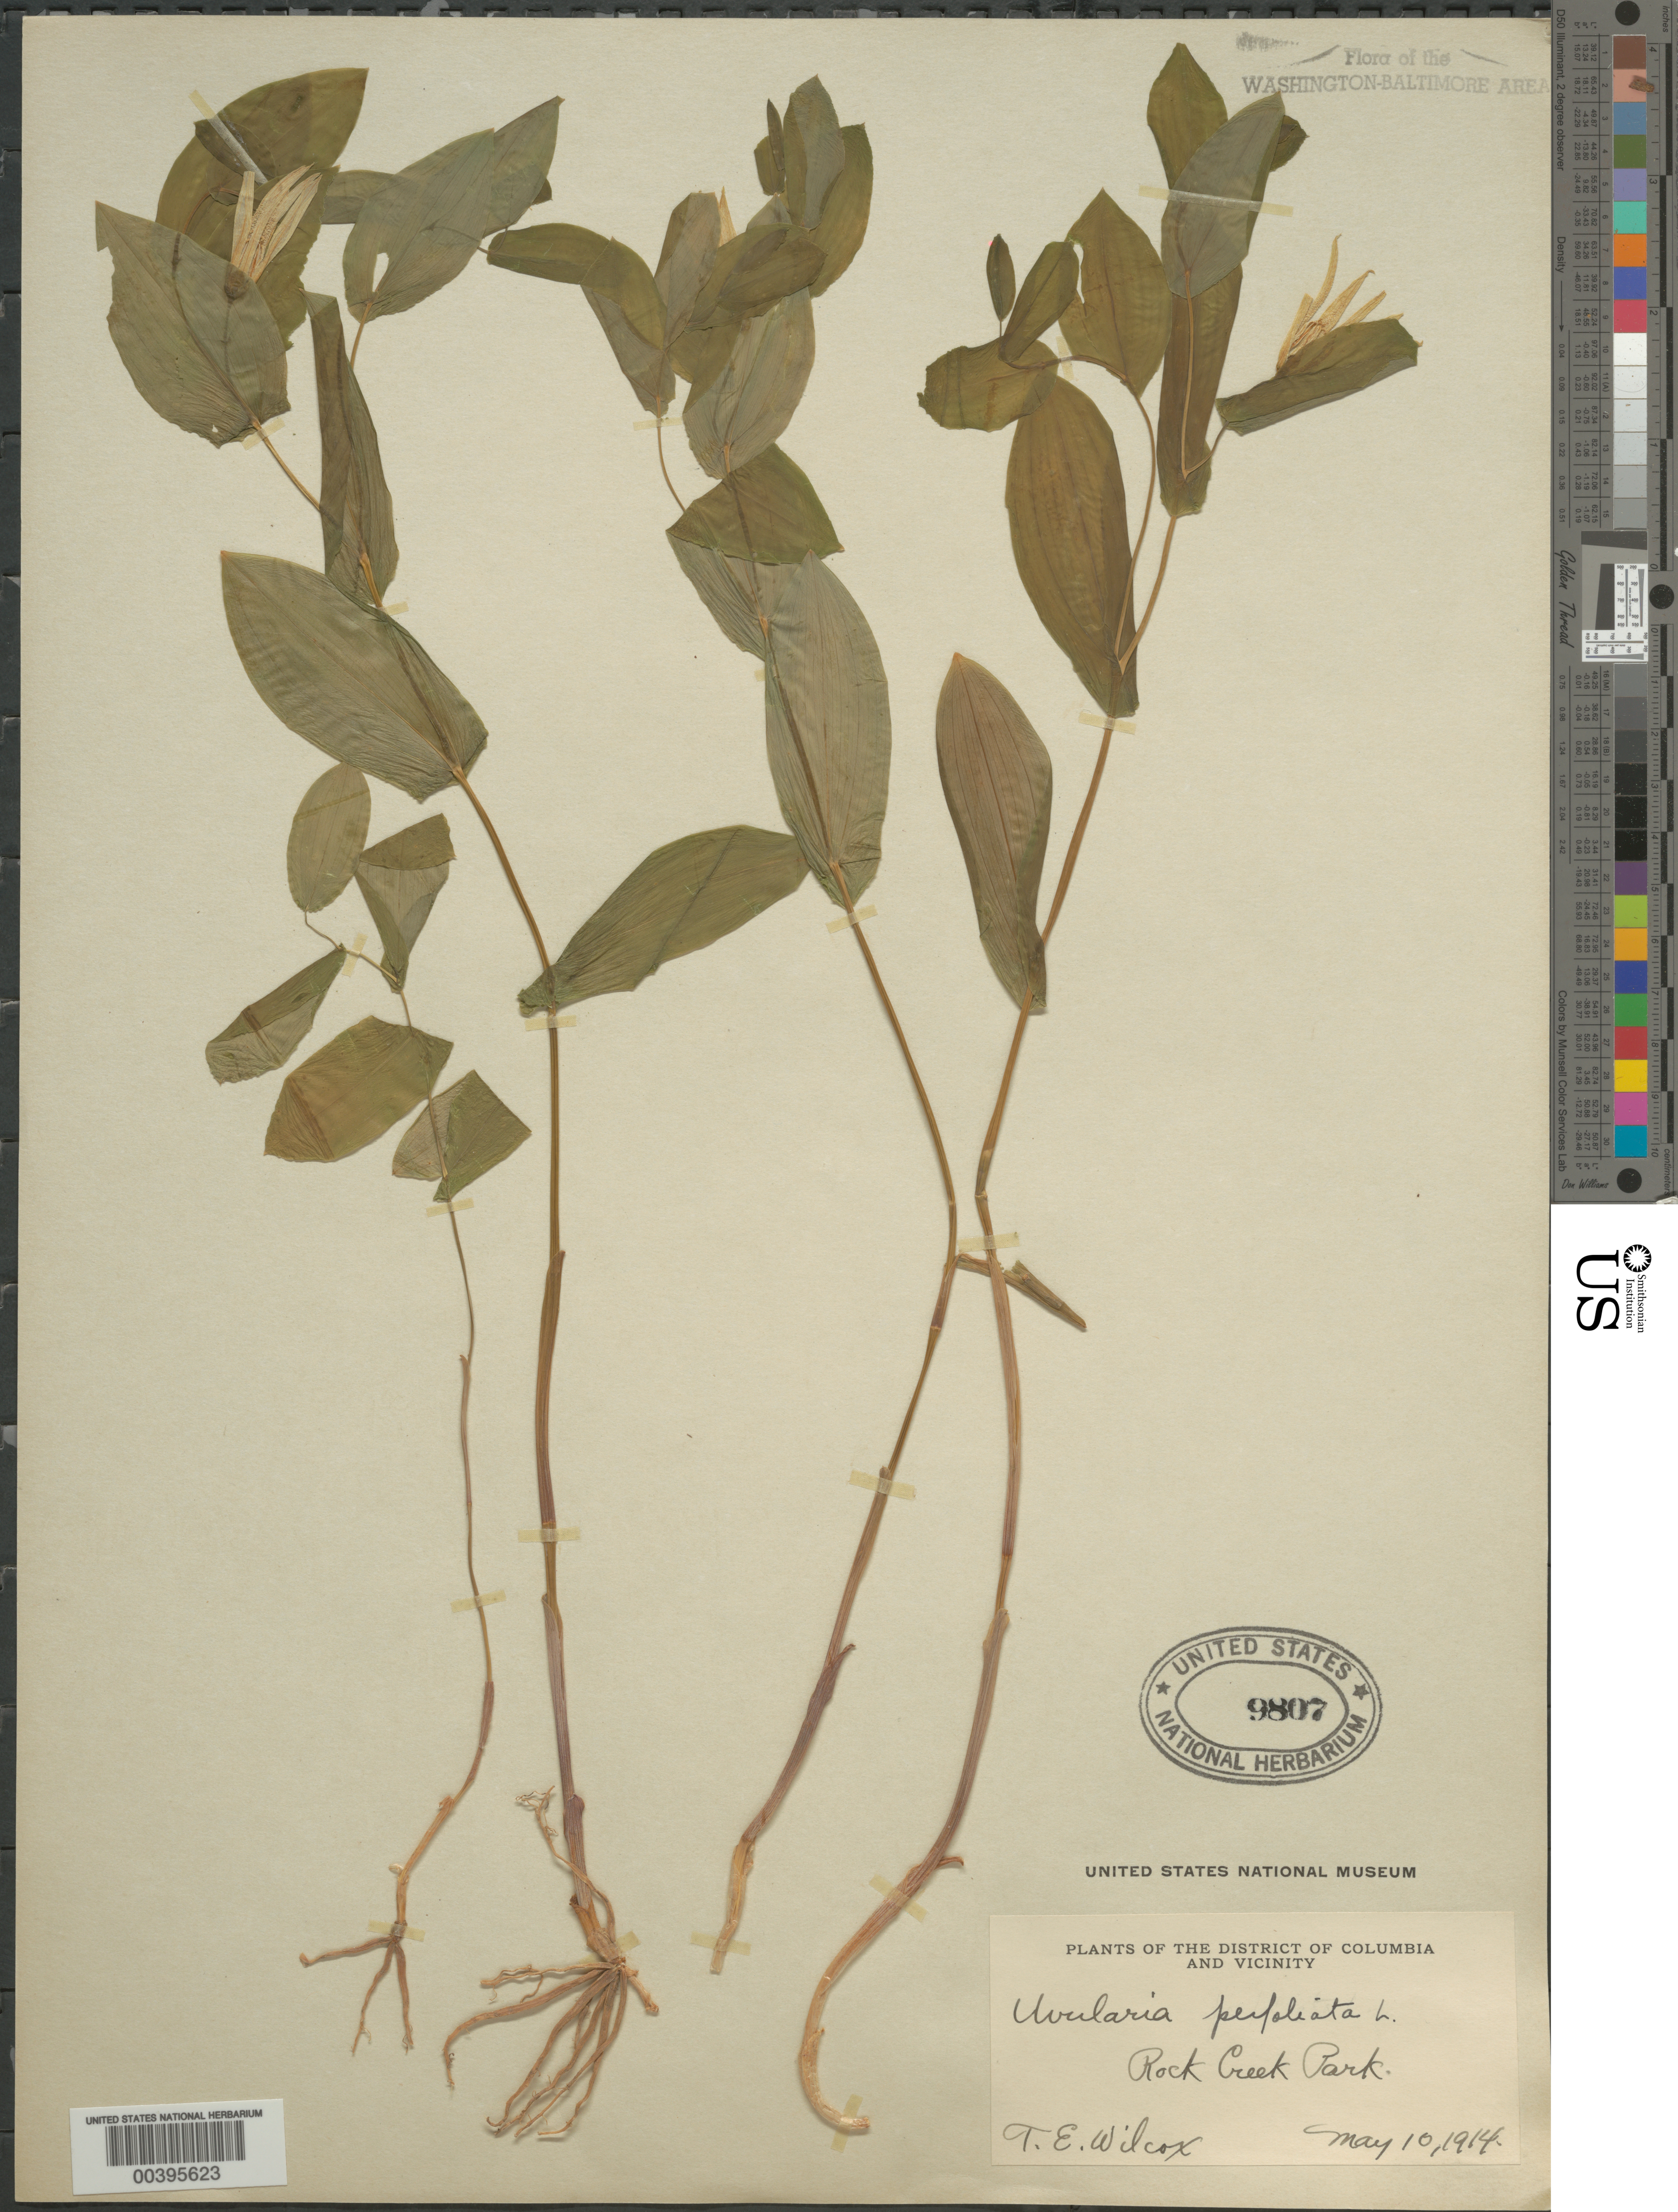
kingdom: Plantae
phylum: Tracheophyta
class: Liliopsida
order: Liliales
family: Colchicaceae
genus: Uvularia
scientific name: Uvularia perfoliata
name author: L.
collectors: T. E. Wilcox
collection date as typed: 10 May 1914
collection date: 1914-05-10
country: United States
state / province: District of Columbia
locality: Rock Creek Park Rock Creek Park and vicinity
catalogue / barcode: US 9807